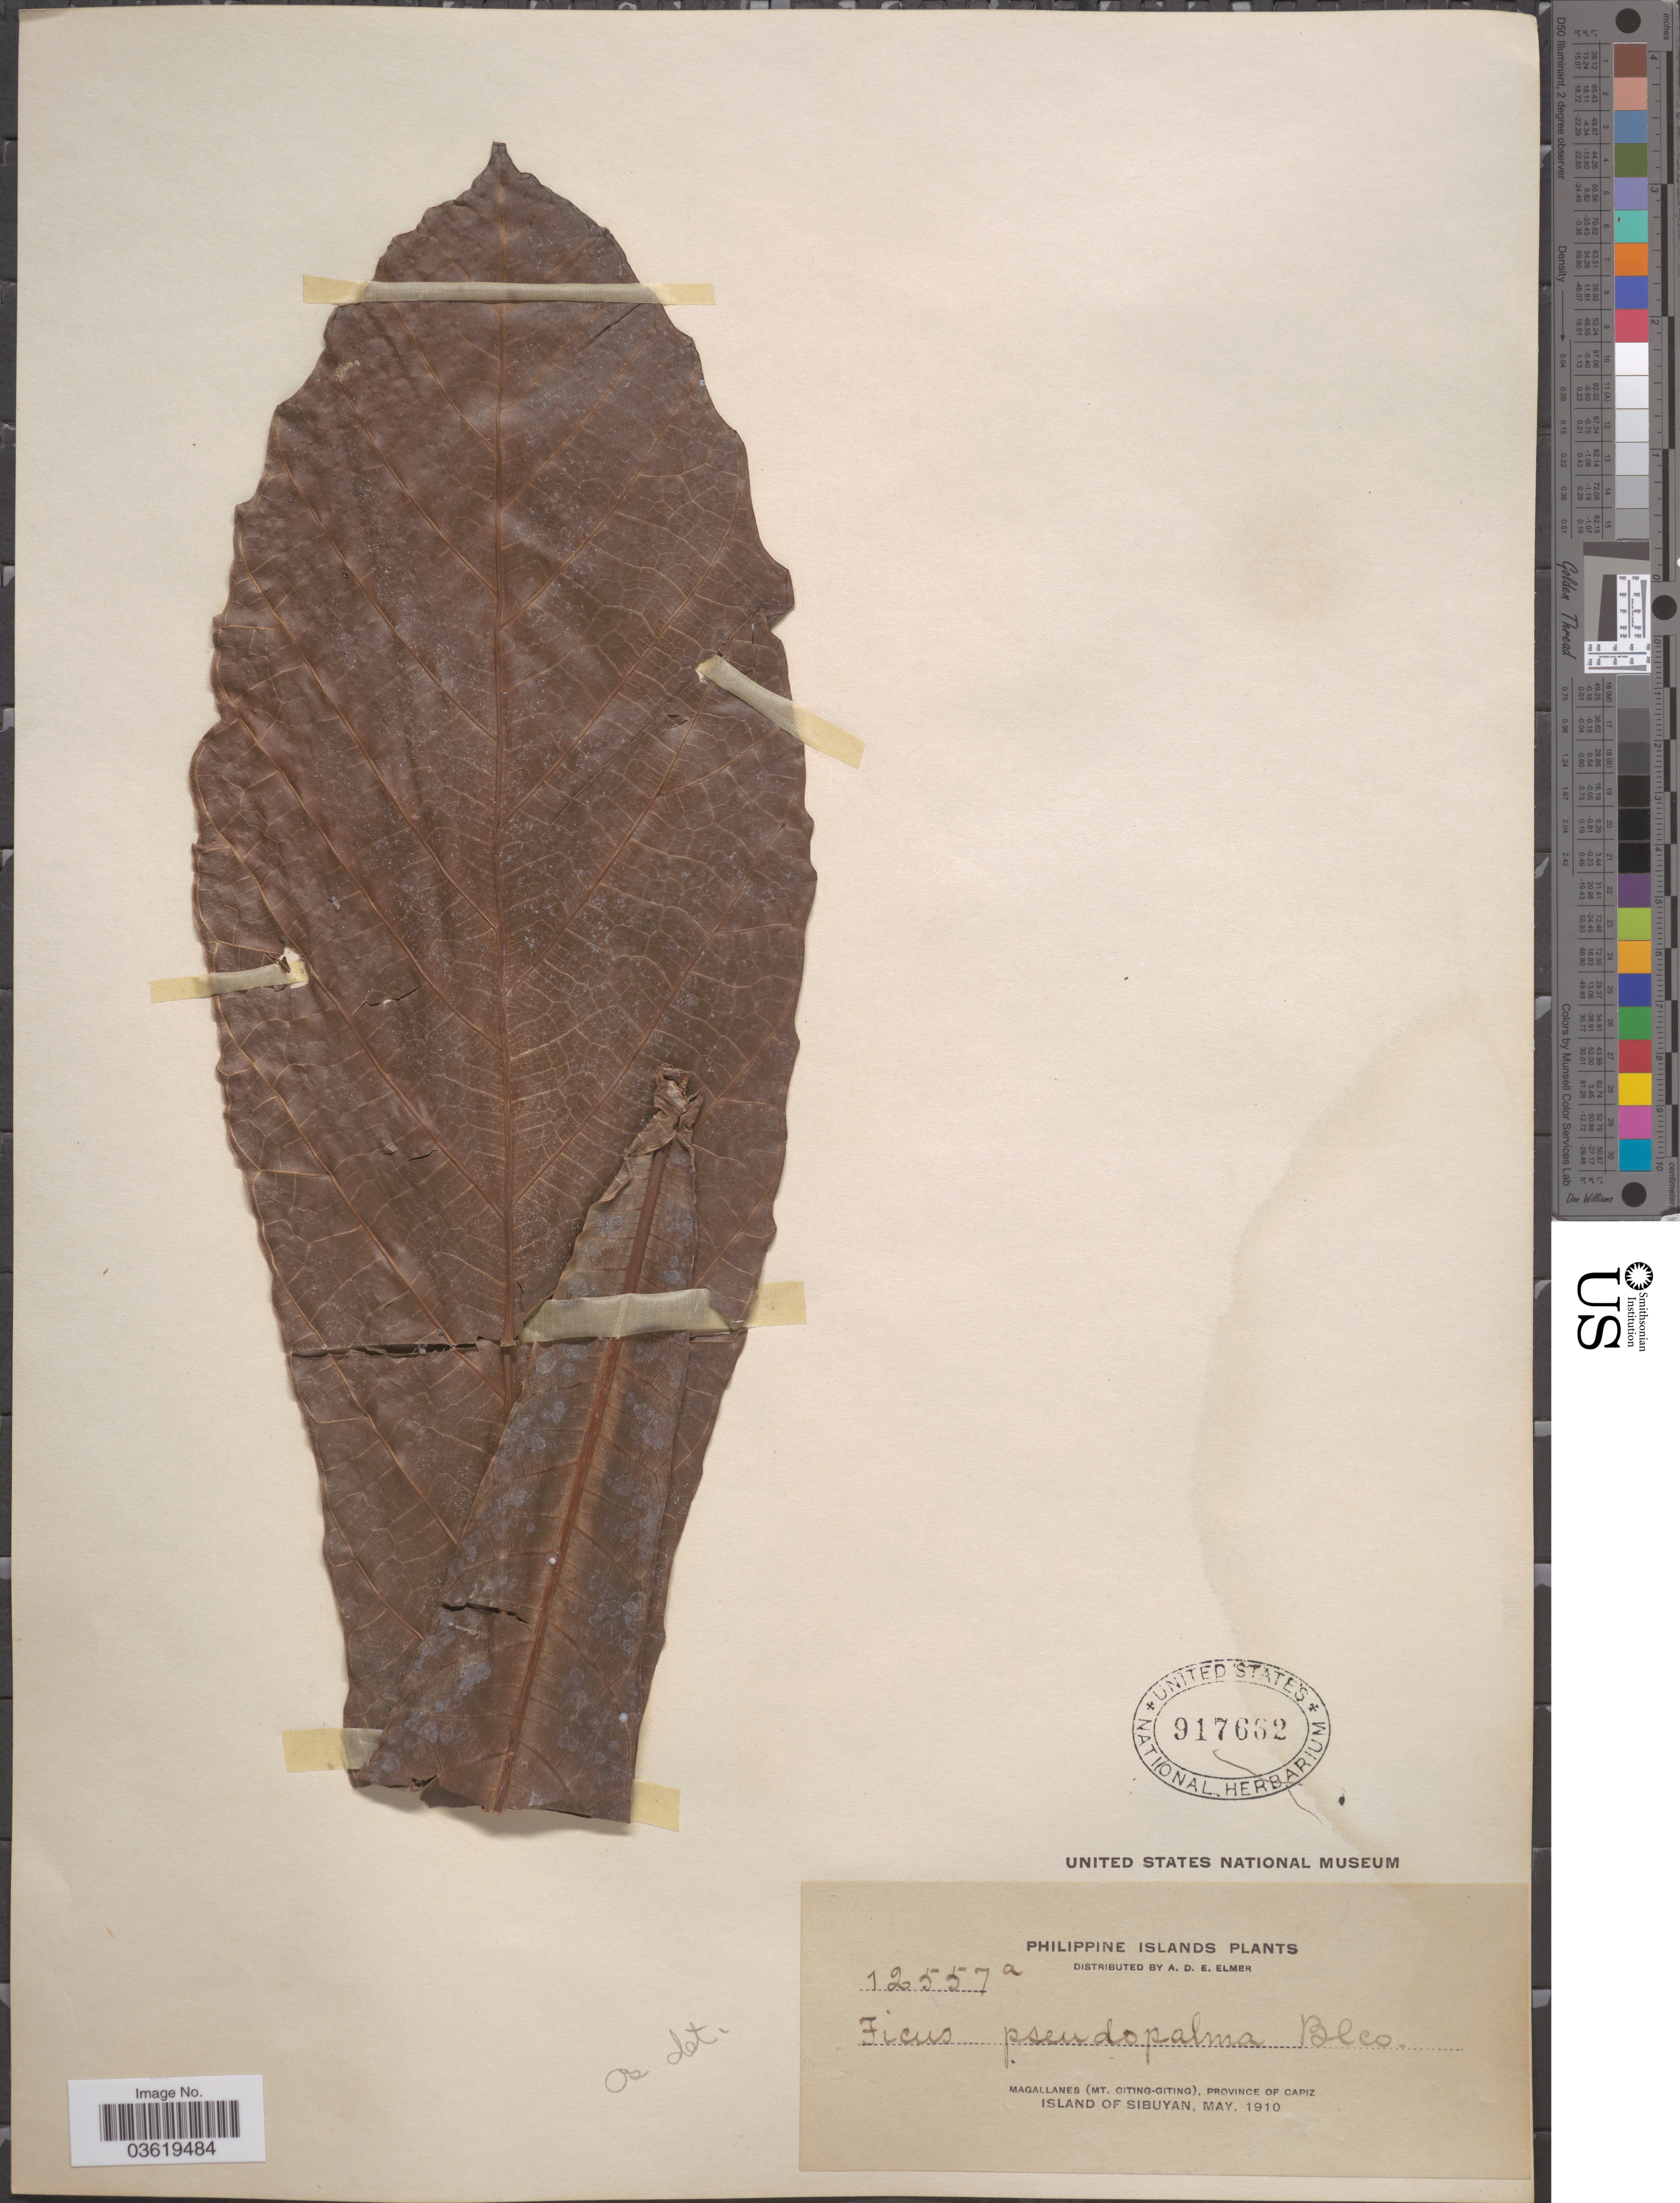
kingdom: Plantae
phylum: Tracheophyta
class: Magnoliopsida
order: Rosales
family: Moraceae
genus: Ficus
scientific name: Ficus pseudopalma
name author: Blanco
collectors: A. D. E. Elmer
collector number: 12557a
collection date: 1910-05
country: Philippines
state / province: Western Visayas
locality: Magallanes (Mt. Giting-Giting), Province of Capiz. Island of Sibuyan.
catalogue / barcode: US 917662